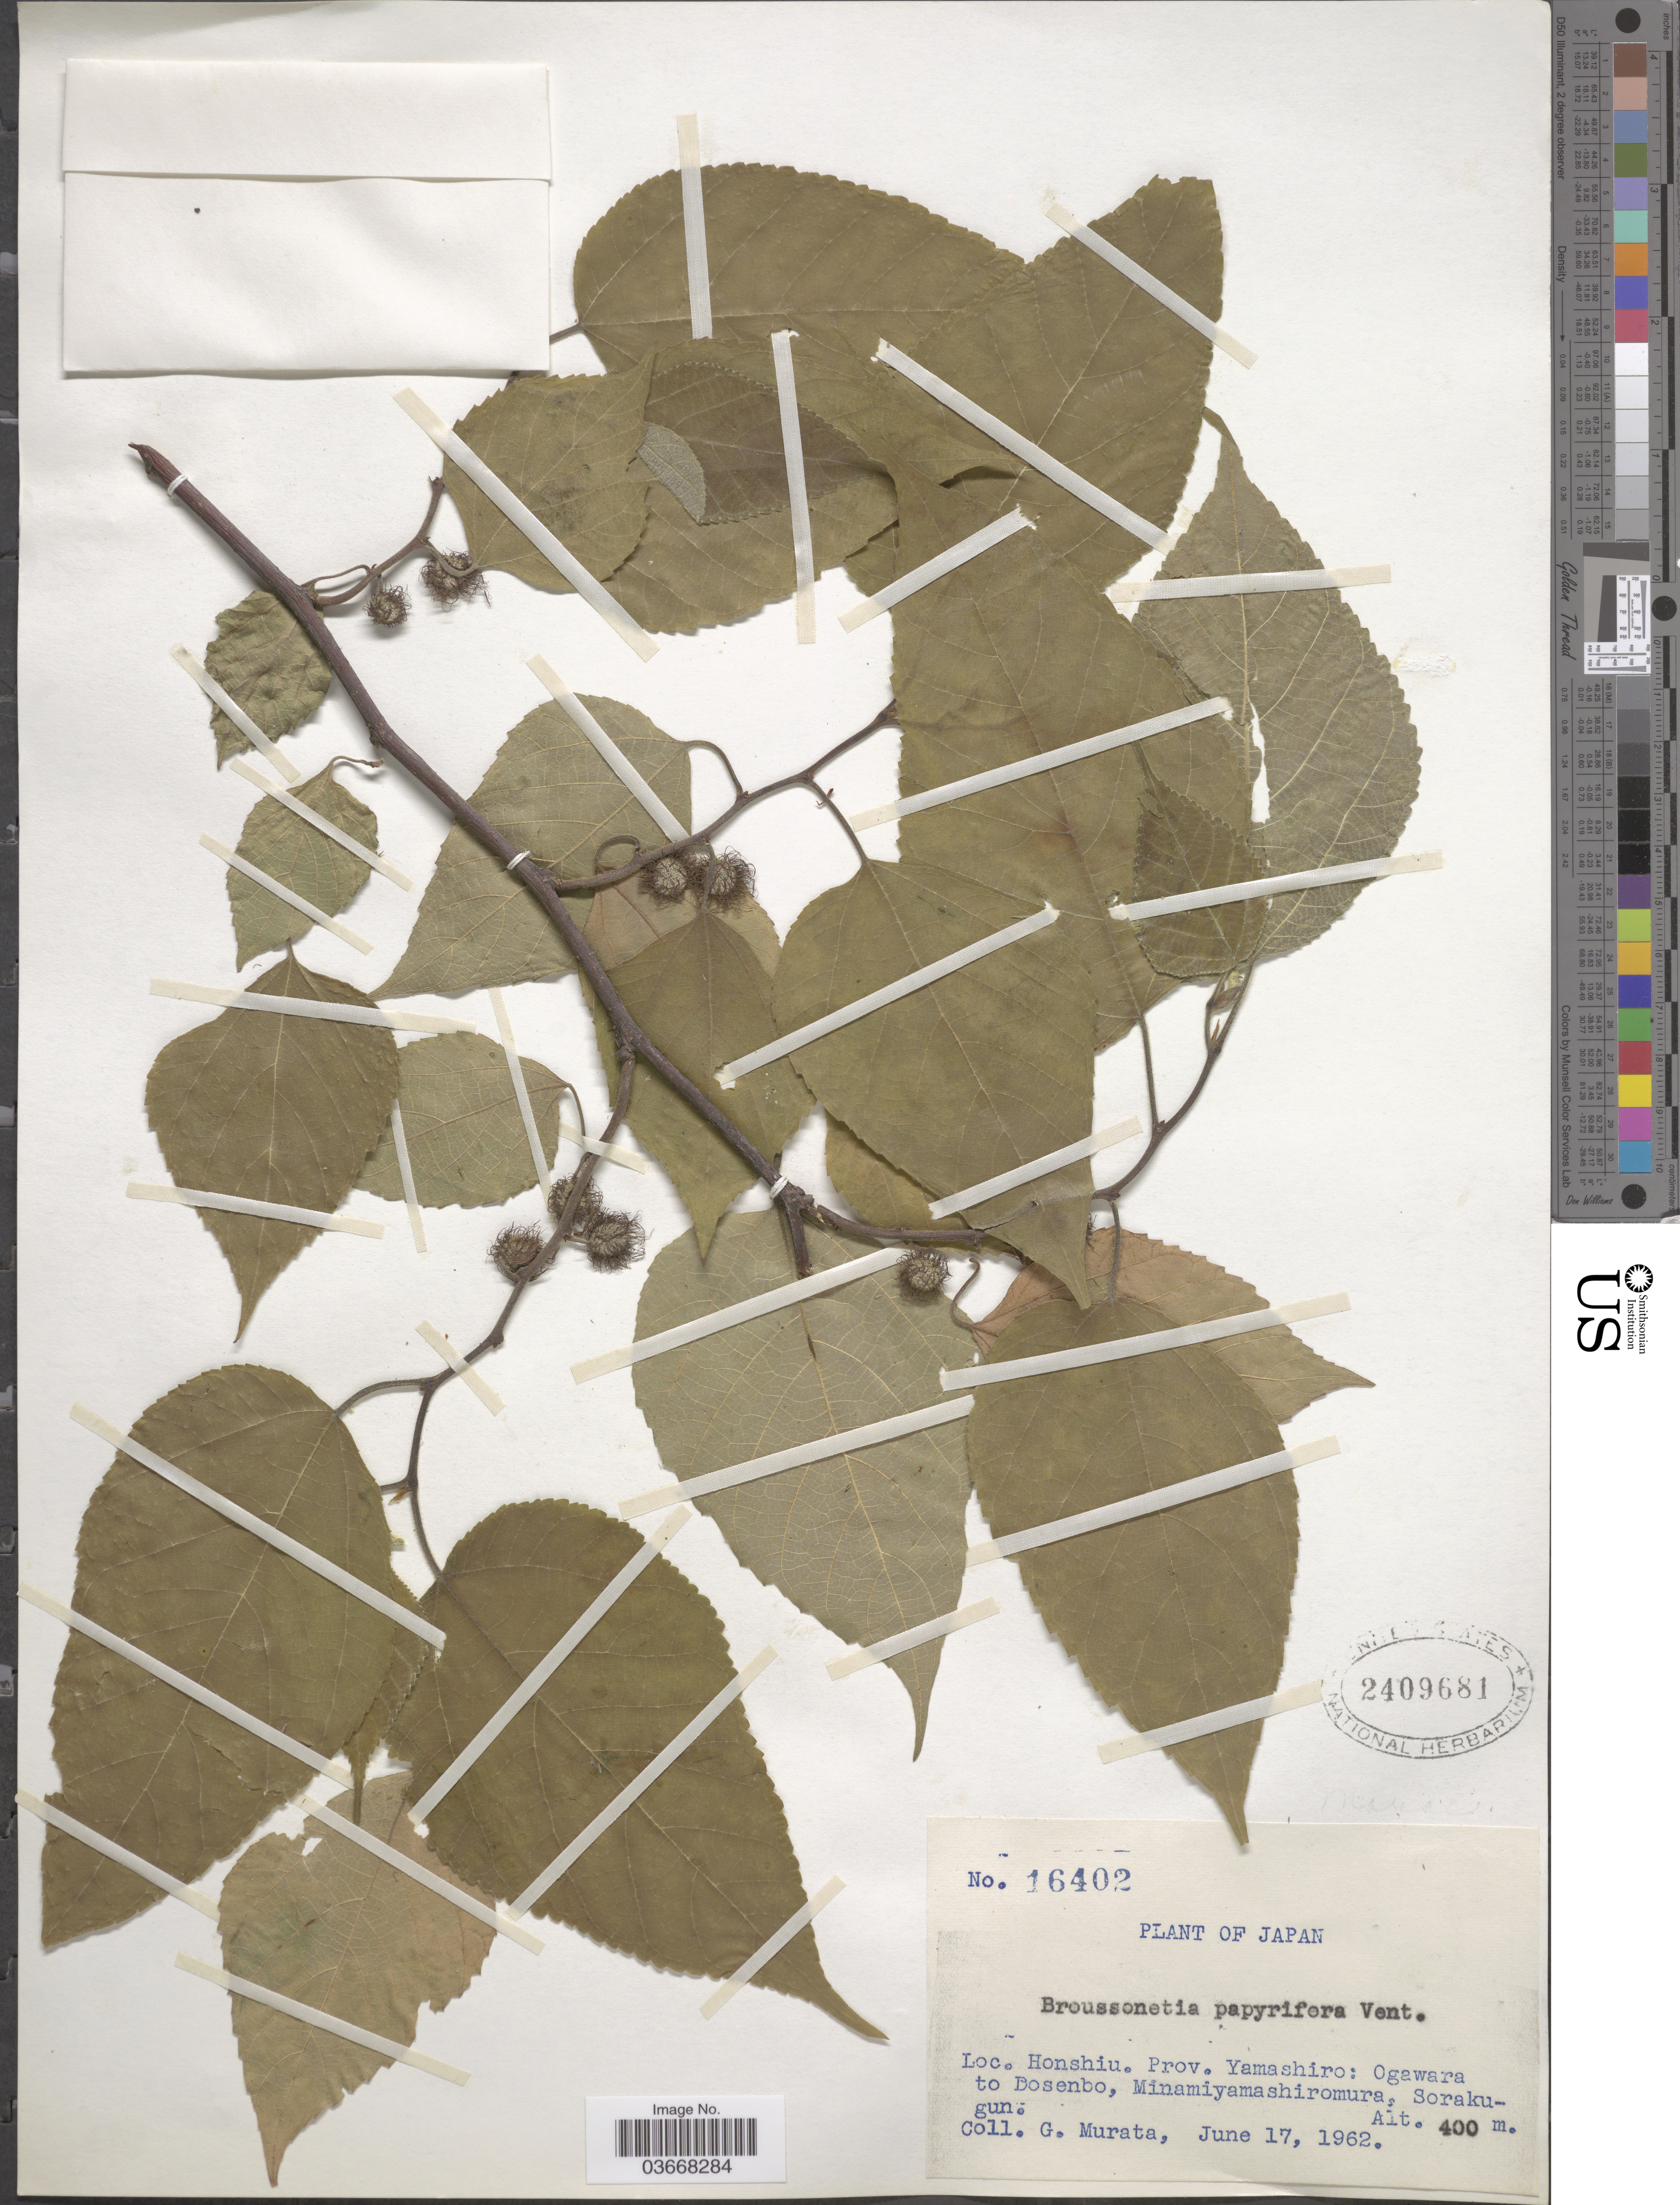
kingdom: Plantae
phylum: Tracheophyta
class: Magnoliopsida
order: Rosales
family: Moraceae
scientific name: Broussoneta papyrifera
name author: (L.) L'Hér. ex Vent.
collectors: G. Murata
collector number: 16402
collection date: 1962-06-17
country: Japan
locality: Honshiu. Prov. Yamashiro: Ogawara to Dosenbo, Minamiyamashiromura, Sorakugun.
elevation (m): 400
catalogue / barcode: US 2409681